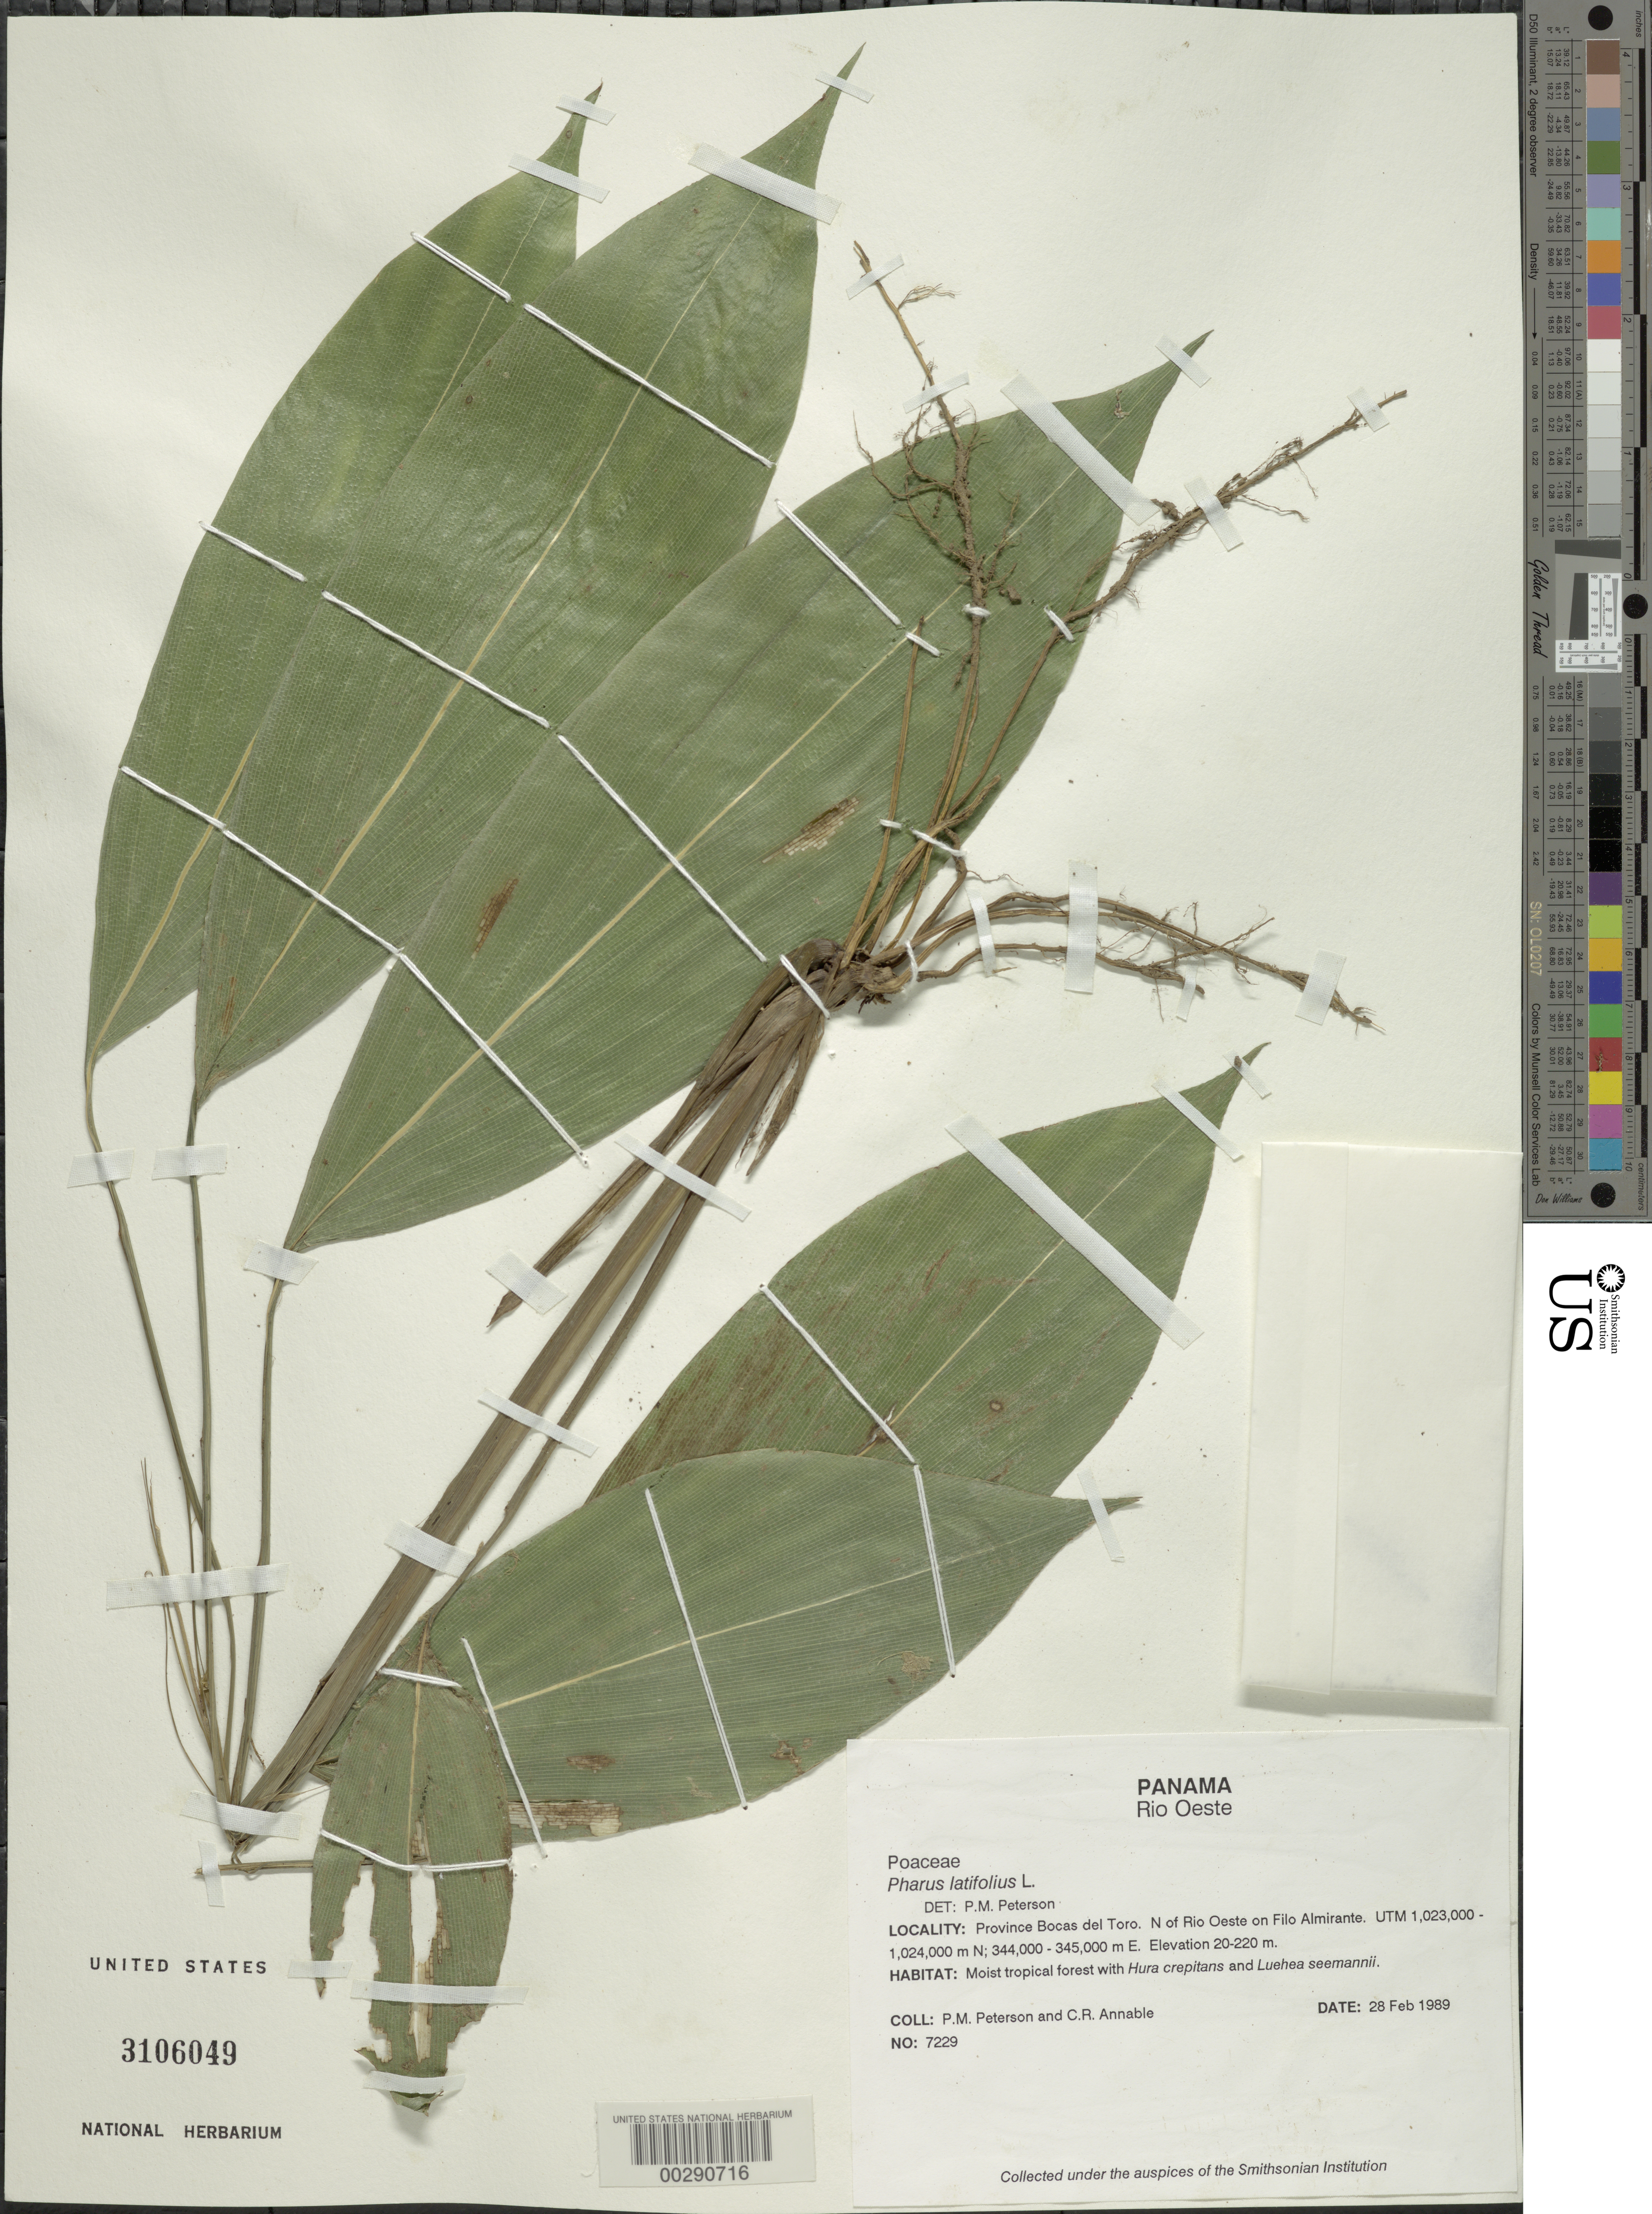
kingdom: Plantae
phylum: Tracheophyta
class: Liliopsida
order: Poales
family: Poaceae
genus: Pharus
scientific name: Pharus latifolius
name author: L.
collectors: P. M. Peterson & C. R. Annable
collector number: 7229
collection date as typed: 28 Feb 1989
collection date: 1989-02-28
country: Panama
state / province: Bocas del Toro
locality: N of Rio Oeste on Filo Almirante; Rio Oeste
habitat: Moist tropical forest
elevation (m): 20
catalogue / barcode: US 3106049